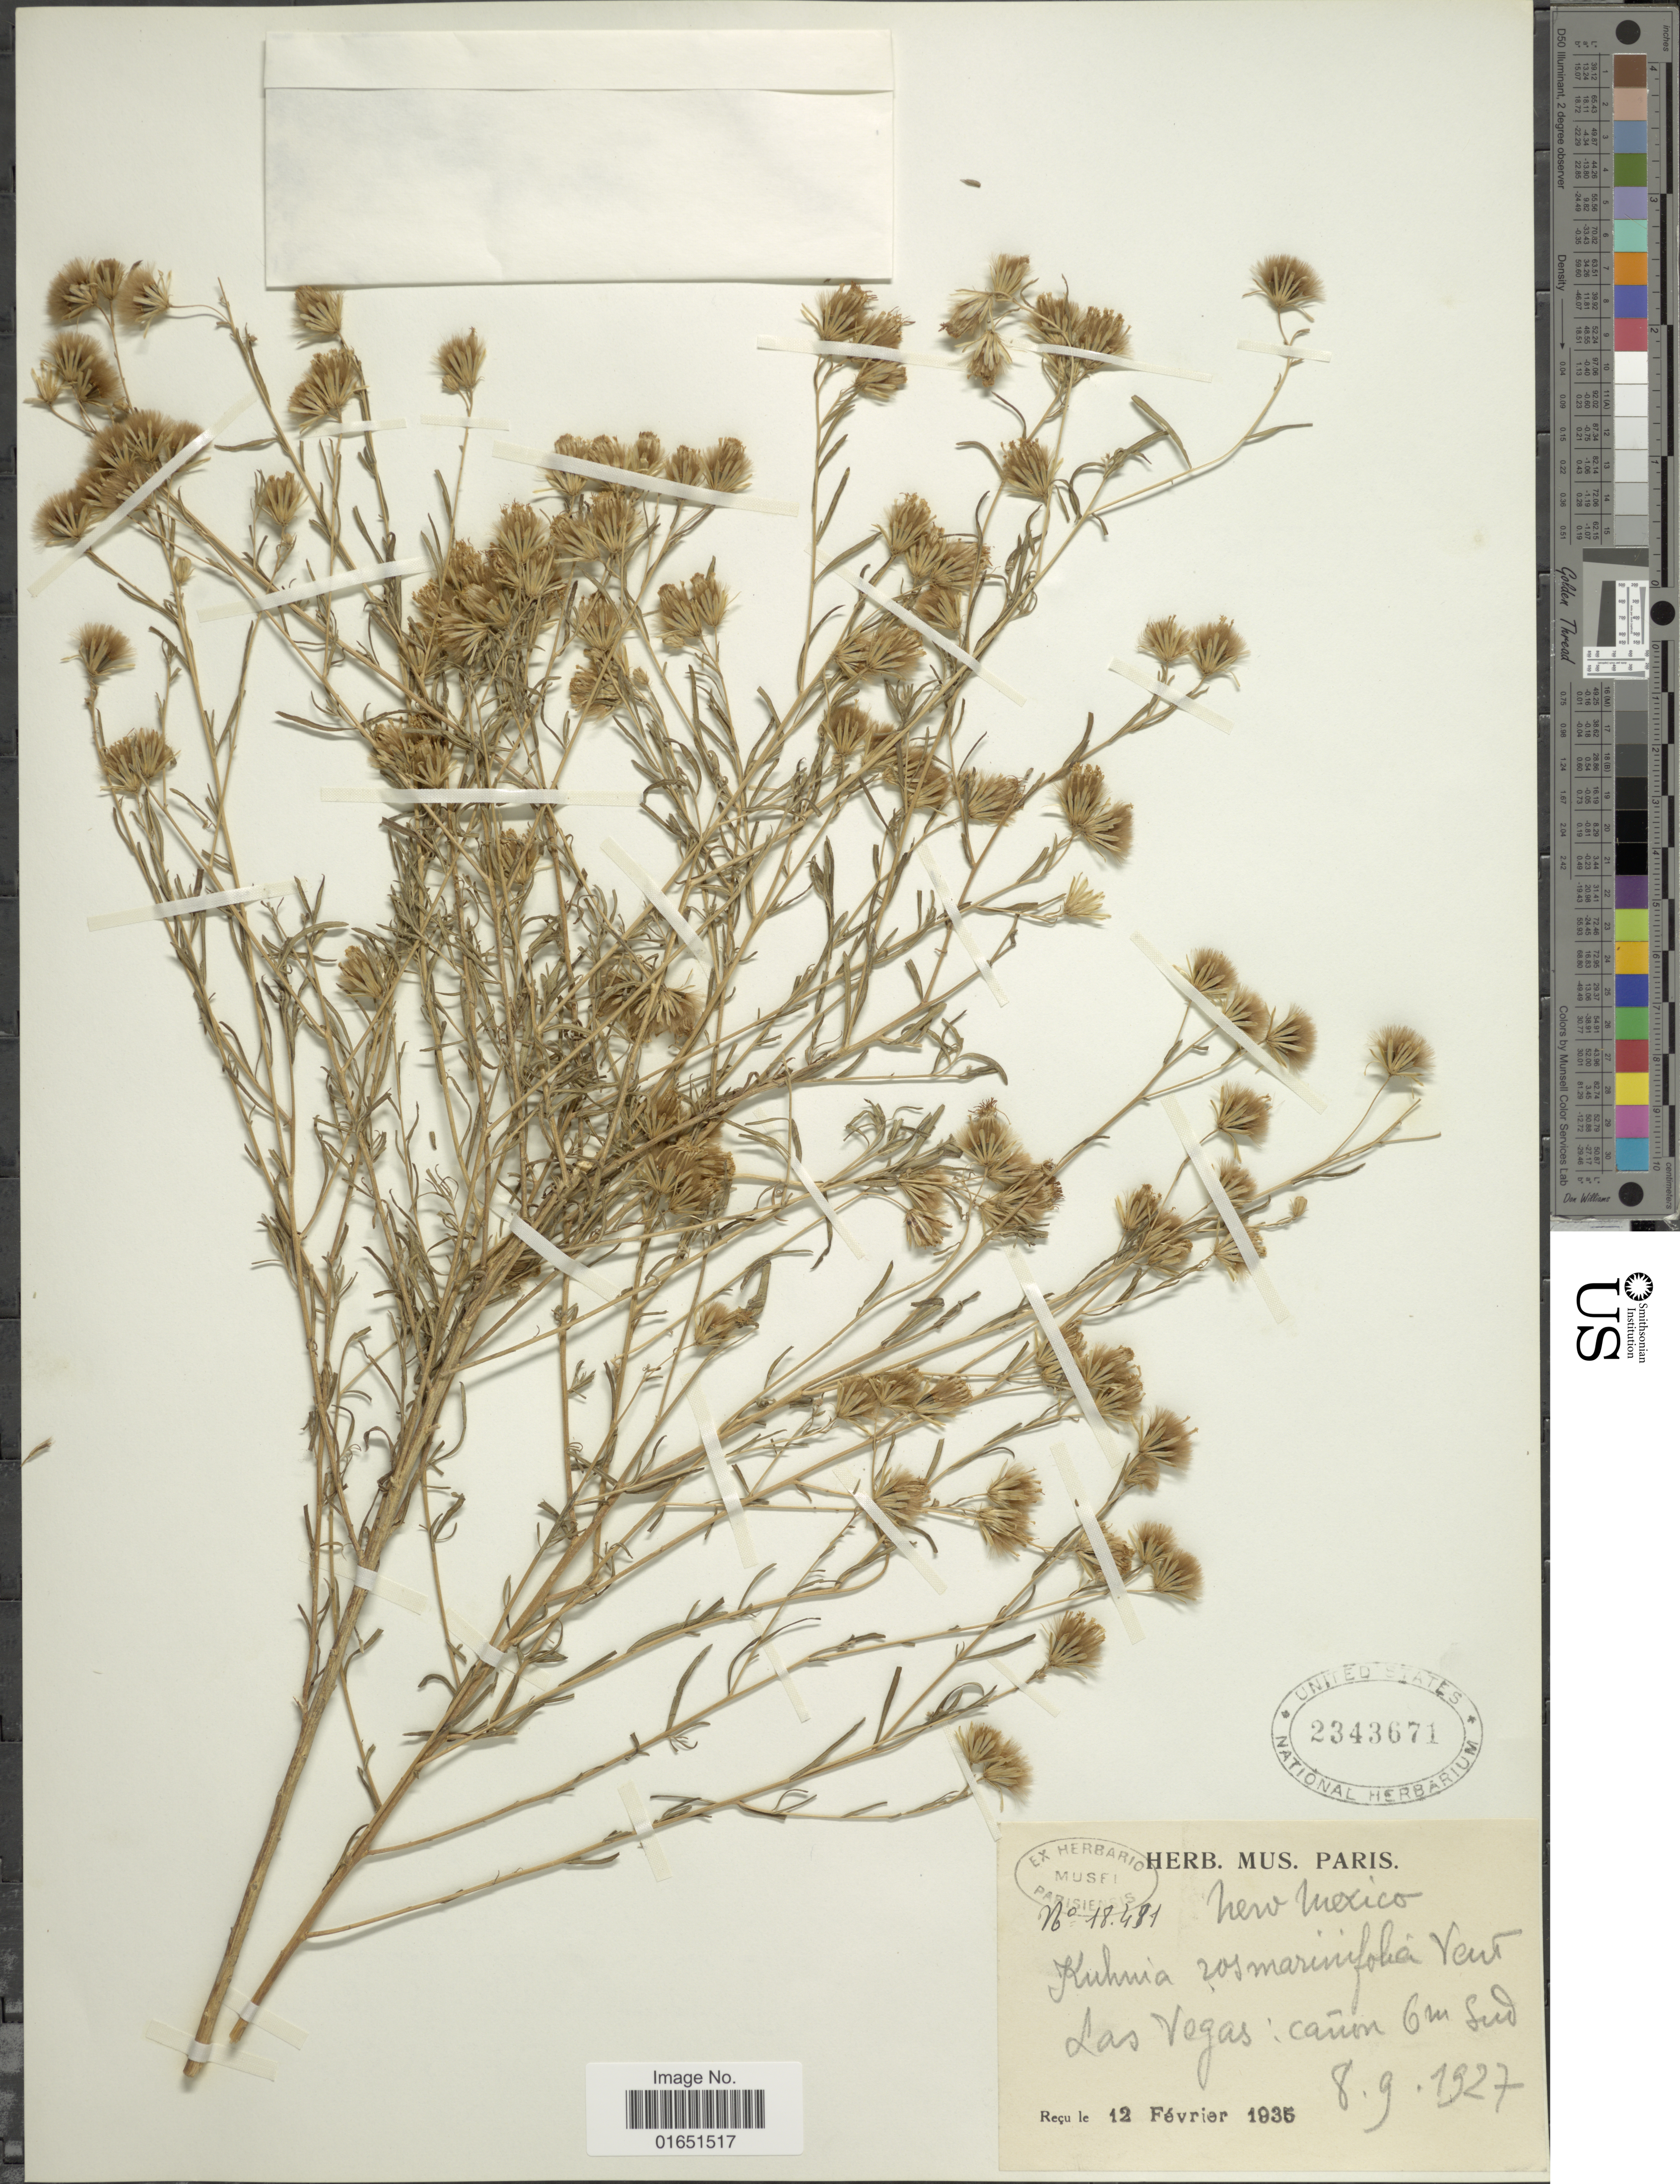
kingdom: Plantae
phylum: Tracheophyta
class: Magnoliopsida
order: Asterales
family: Asteraceae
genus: Brickellia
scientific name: Brickellia rosmarinifolia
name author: (Vent.) W.A. Weber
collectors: ex herb. Mus. Paris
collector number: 18491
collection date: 1927-09-08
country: United States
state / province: New Mexico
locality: Las Vegas: cañon 6m Sud.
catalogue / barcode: US 2343671